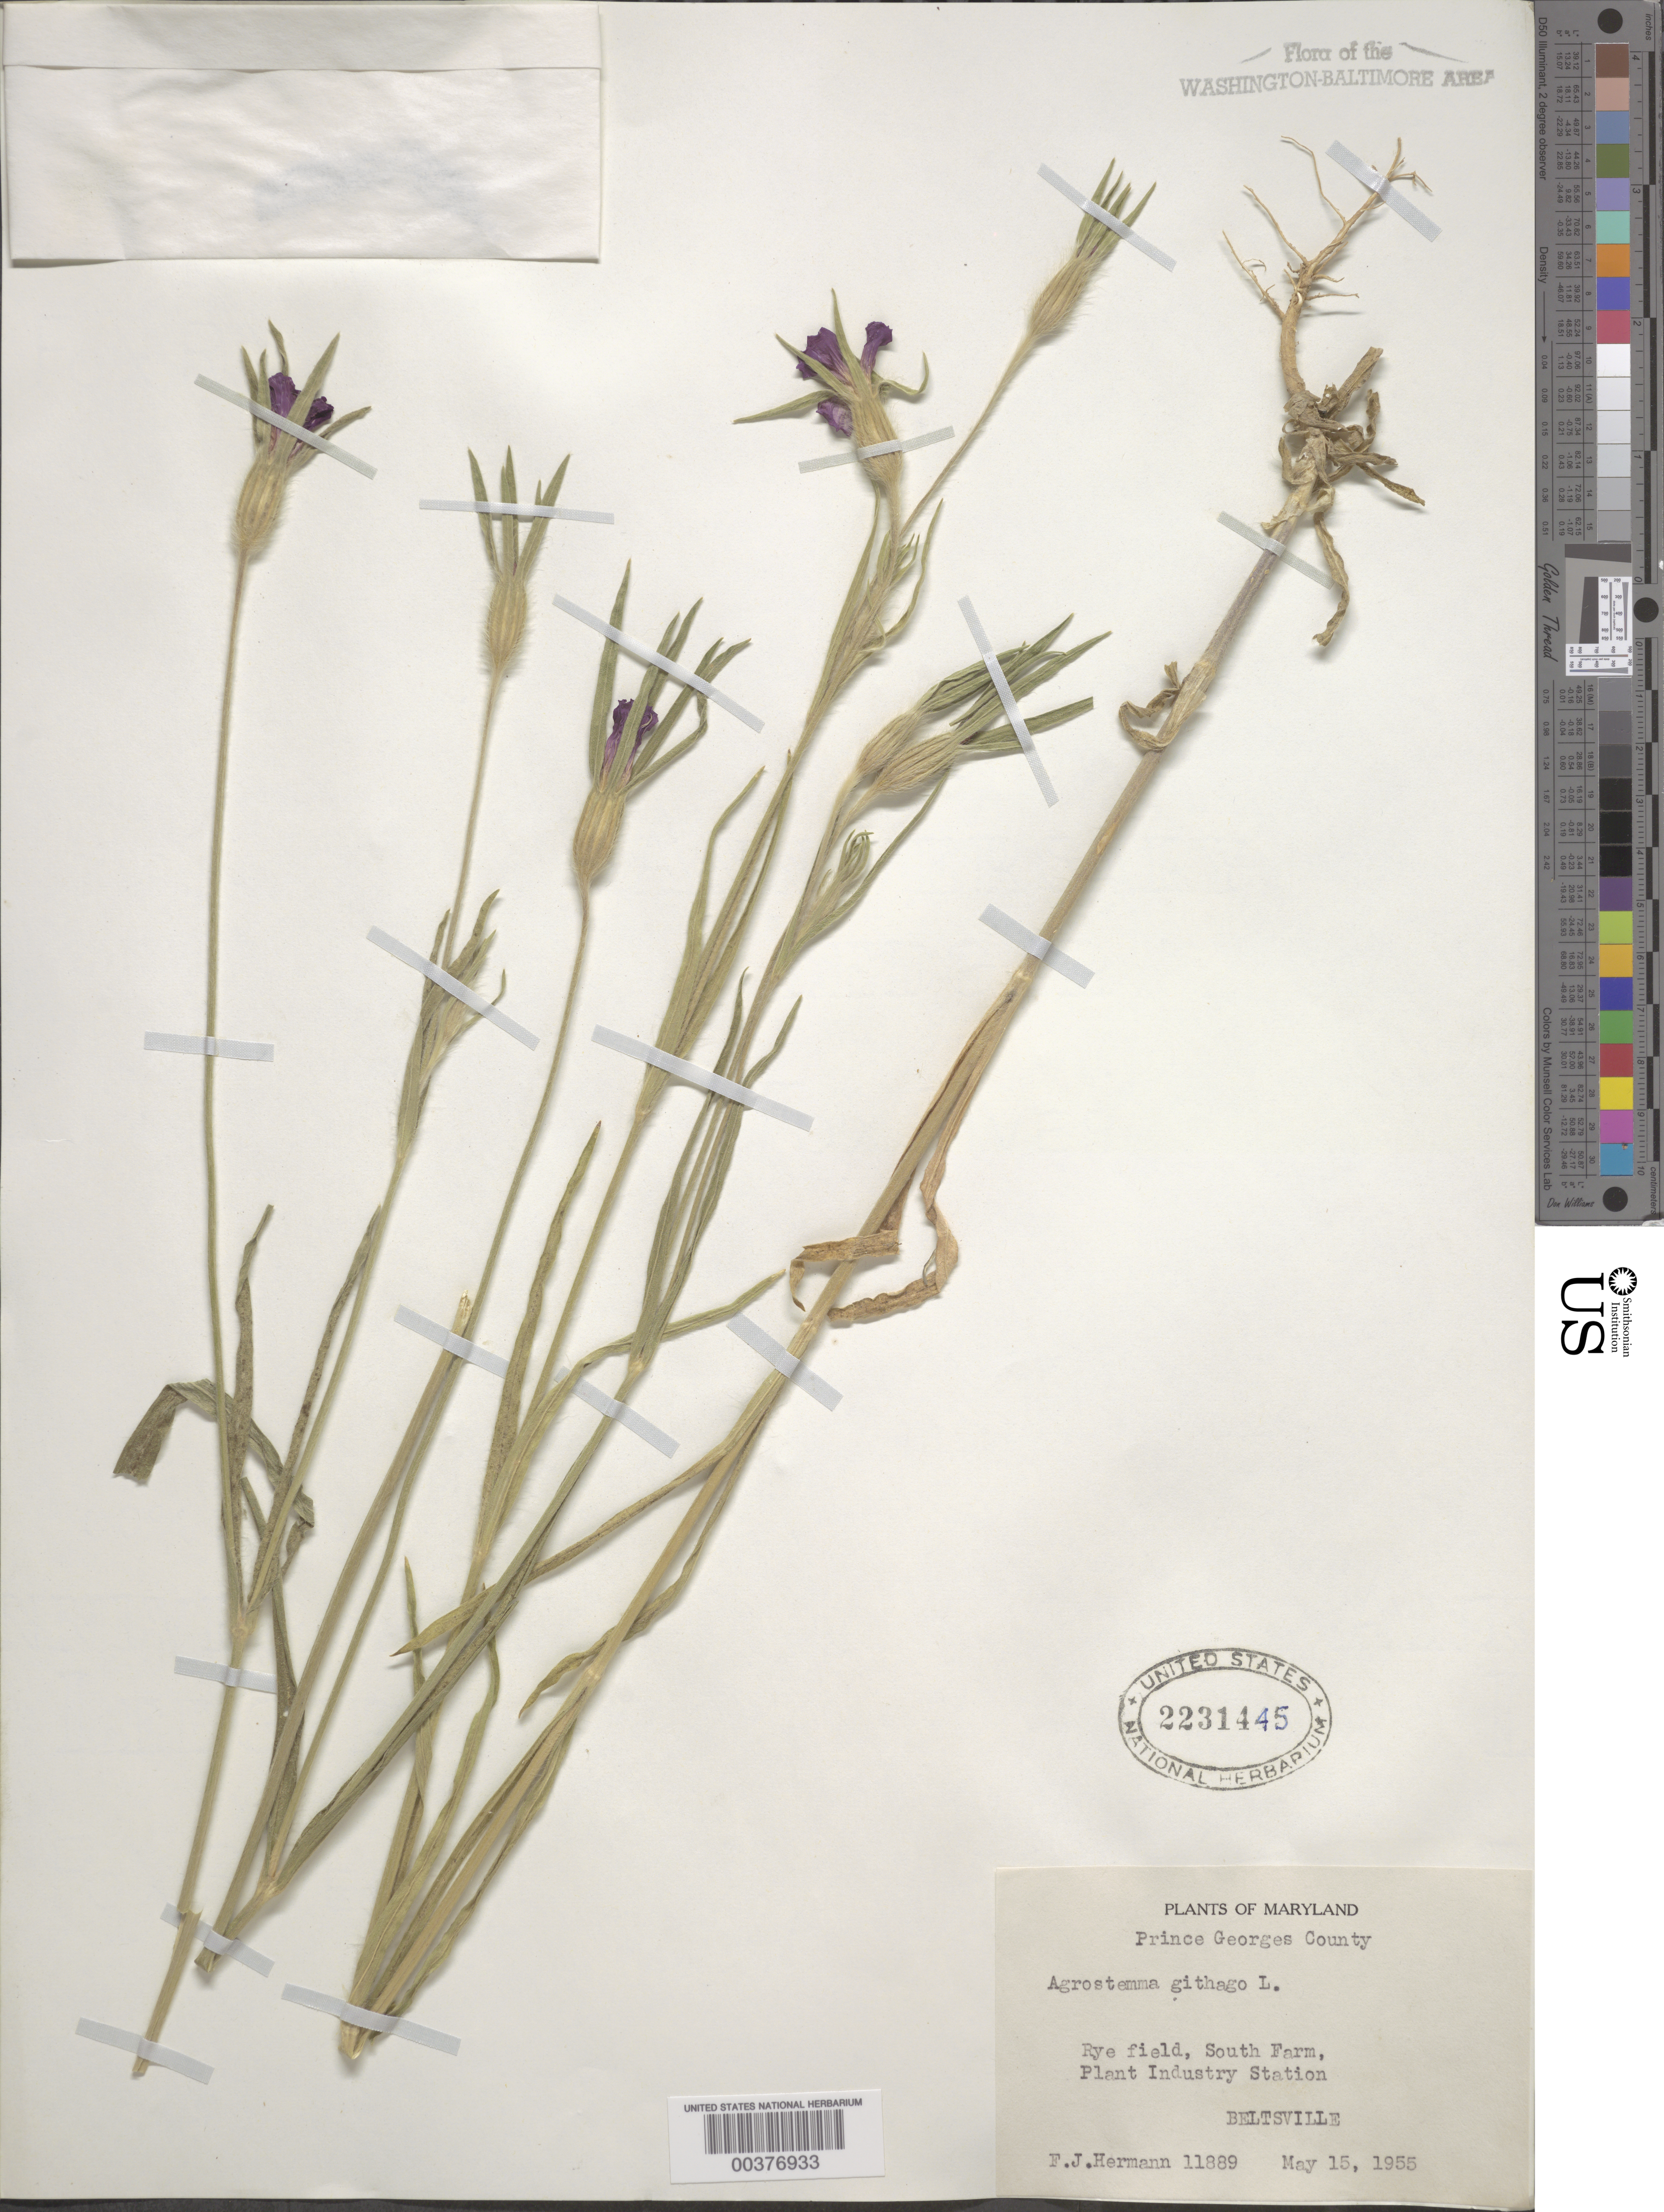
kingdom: Plantae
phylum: Tracheophyta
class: Magnoliopsida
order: Caryophyllales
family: Caryophyllaceae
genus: Agrostemma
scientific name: Agrostemma githago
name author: L.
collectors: F. J. Hermann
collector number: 11889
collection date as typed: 15 May 1955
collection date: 1955-05-15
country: United States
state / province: Maryland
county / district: Prince George's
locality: Beltsville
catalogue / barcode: US 2231445